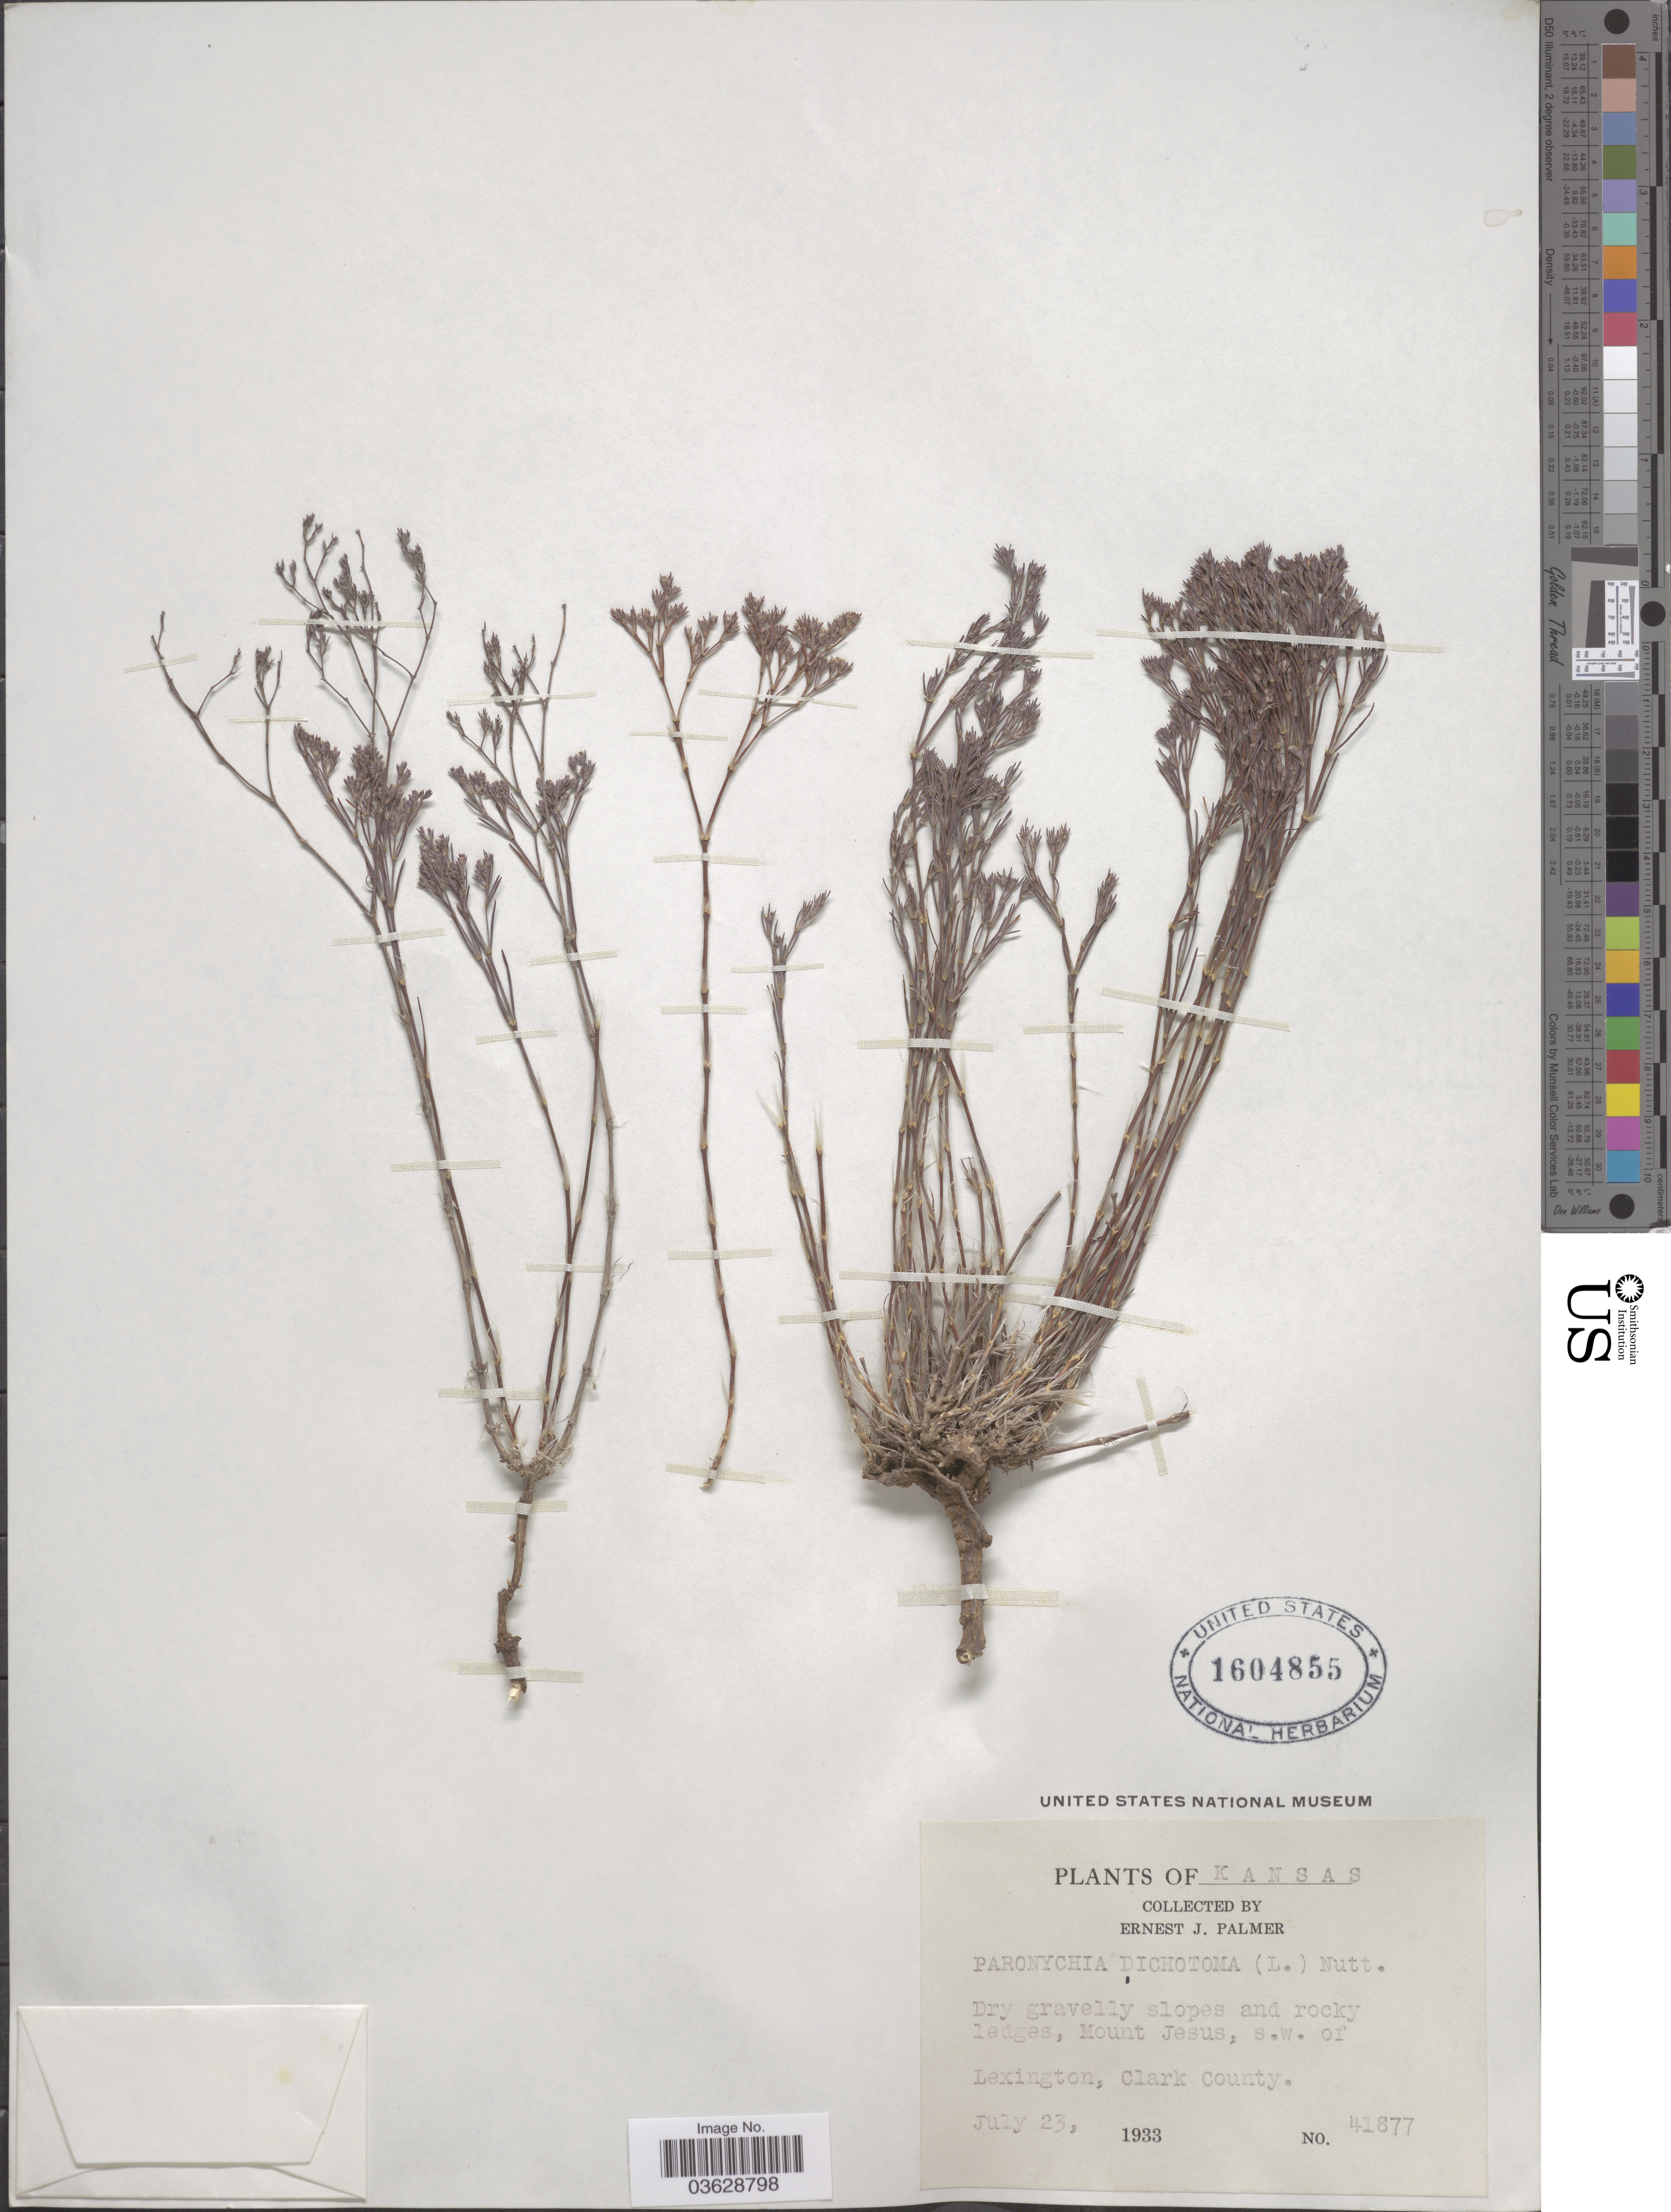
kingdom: Plantae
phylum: Tracheophyta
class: Magnoliopsida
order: Caryophyllales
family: Caryophyllaceae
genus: Paronychia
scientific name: Paronychia virginica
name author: Spreng.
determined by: Strong, Mark T., (BOT), Smithsonian Institution - National Museum of Natural History (UNITED STATES)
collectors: E. J. Palmer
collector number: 41877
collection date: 1933-07-23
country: United States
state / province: Kansas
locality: Mount Jesus, s.w. of Lexington, Clark County.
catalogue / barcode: US 1604855